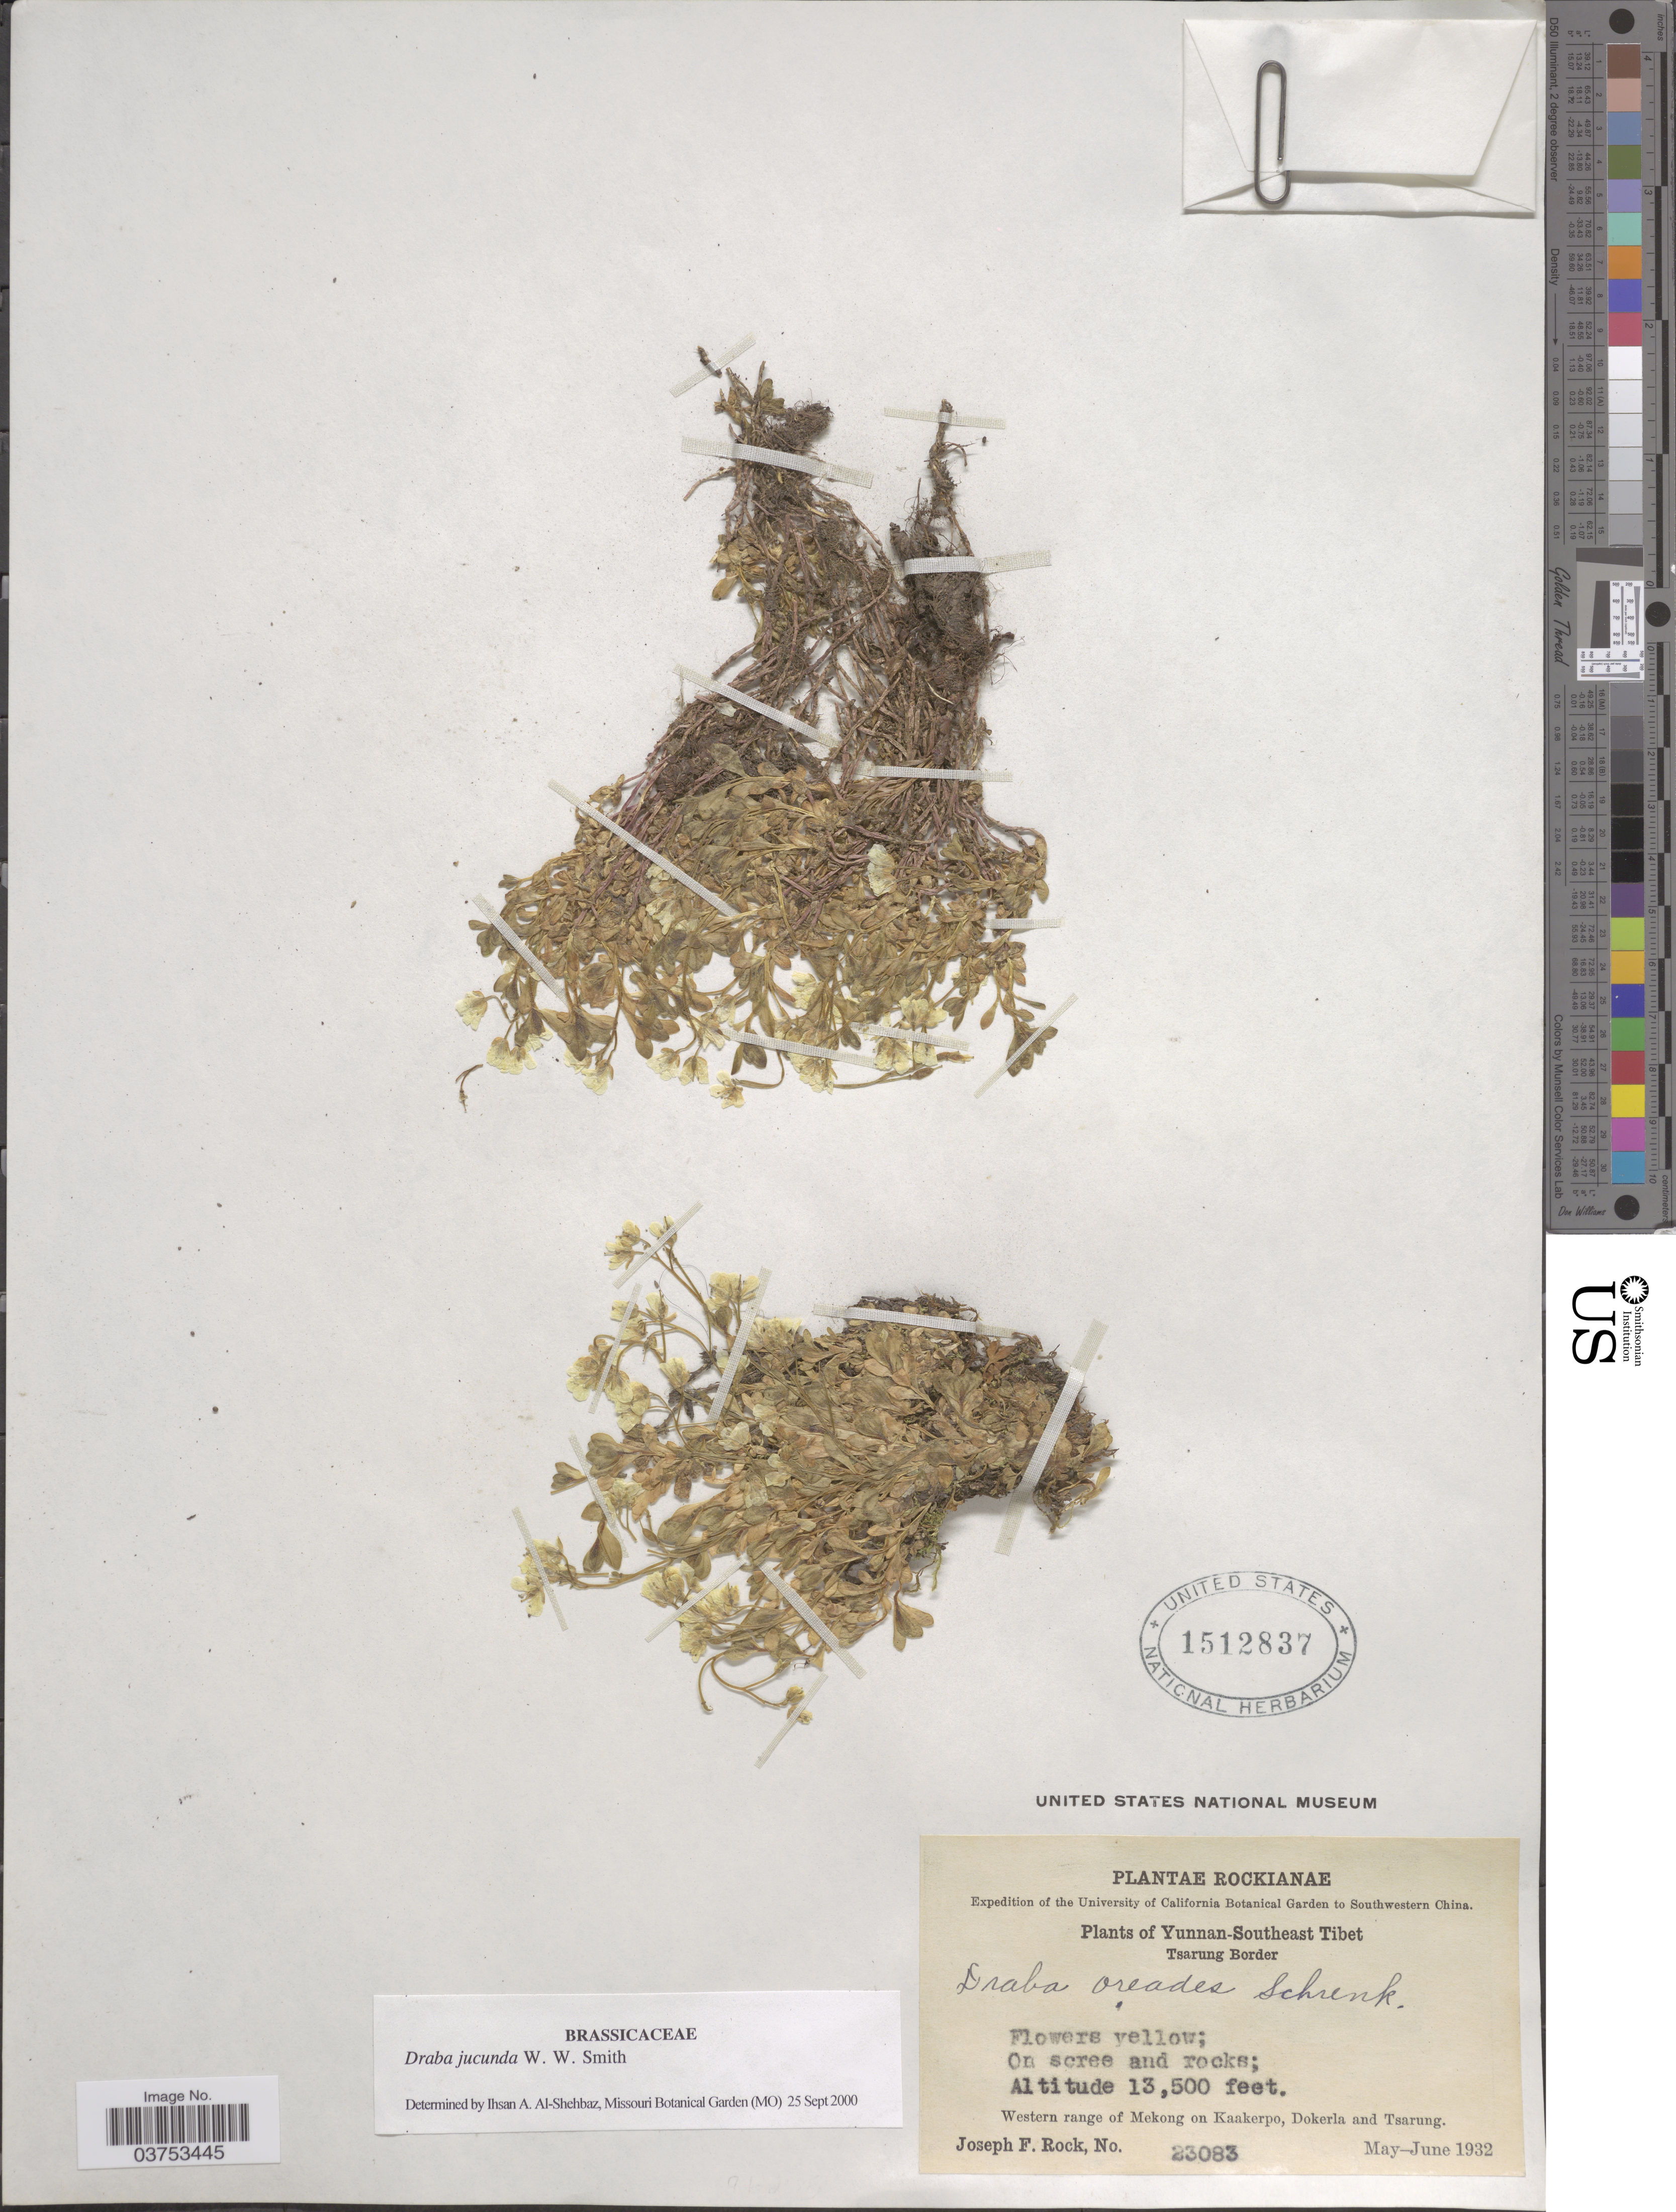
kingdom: Plantae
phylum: Tracheophyta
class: Magnoliopsida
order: Brassicales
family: Brassicaceae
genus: Draba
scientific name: Draba jucunda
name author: W.W. Sm.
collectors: J. F. Rock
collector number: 23083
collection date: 1932-05/1932-06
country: China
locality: Southwestern China. Yunnan-Southeast Tibet. Tsarung Border. Western range of Mekong on Kaakerpo, Dokerla and Tsarung.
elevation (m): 4115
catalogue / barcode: US 1512837